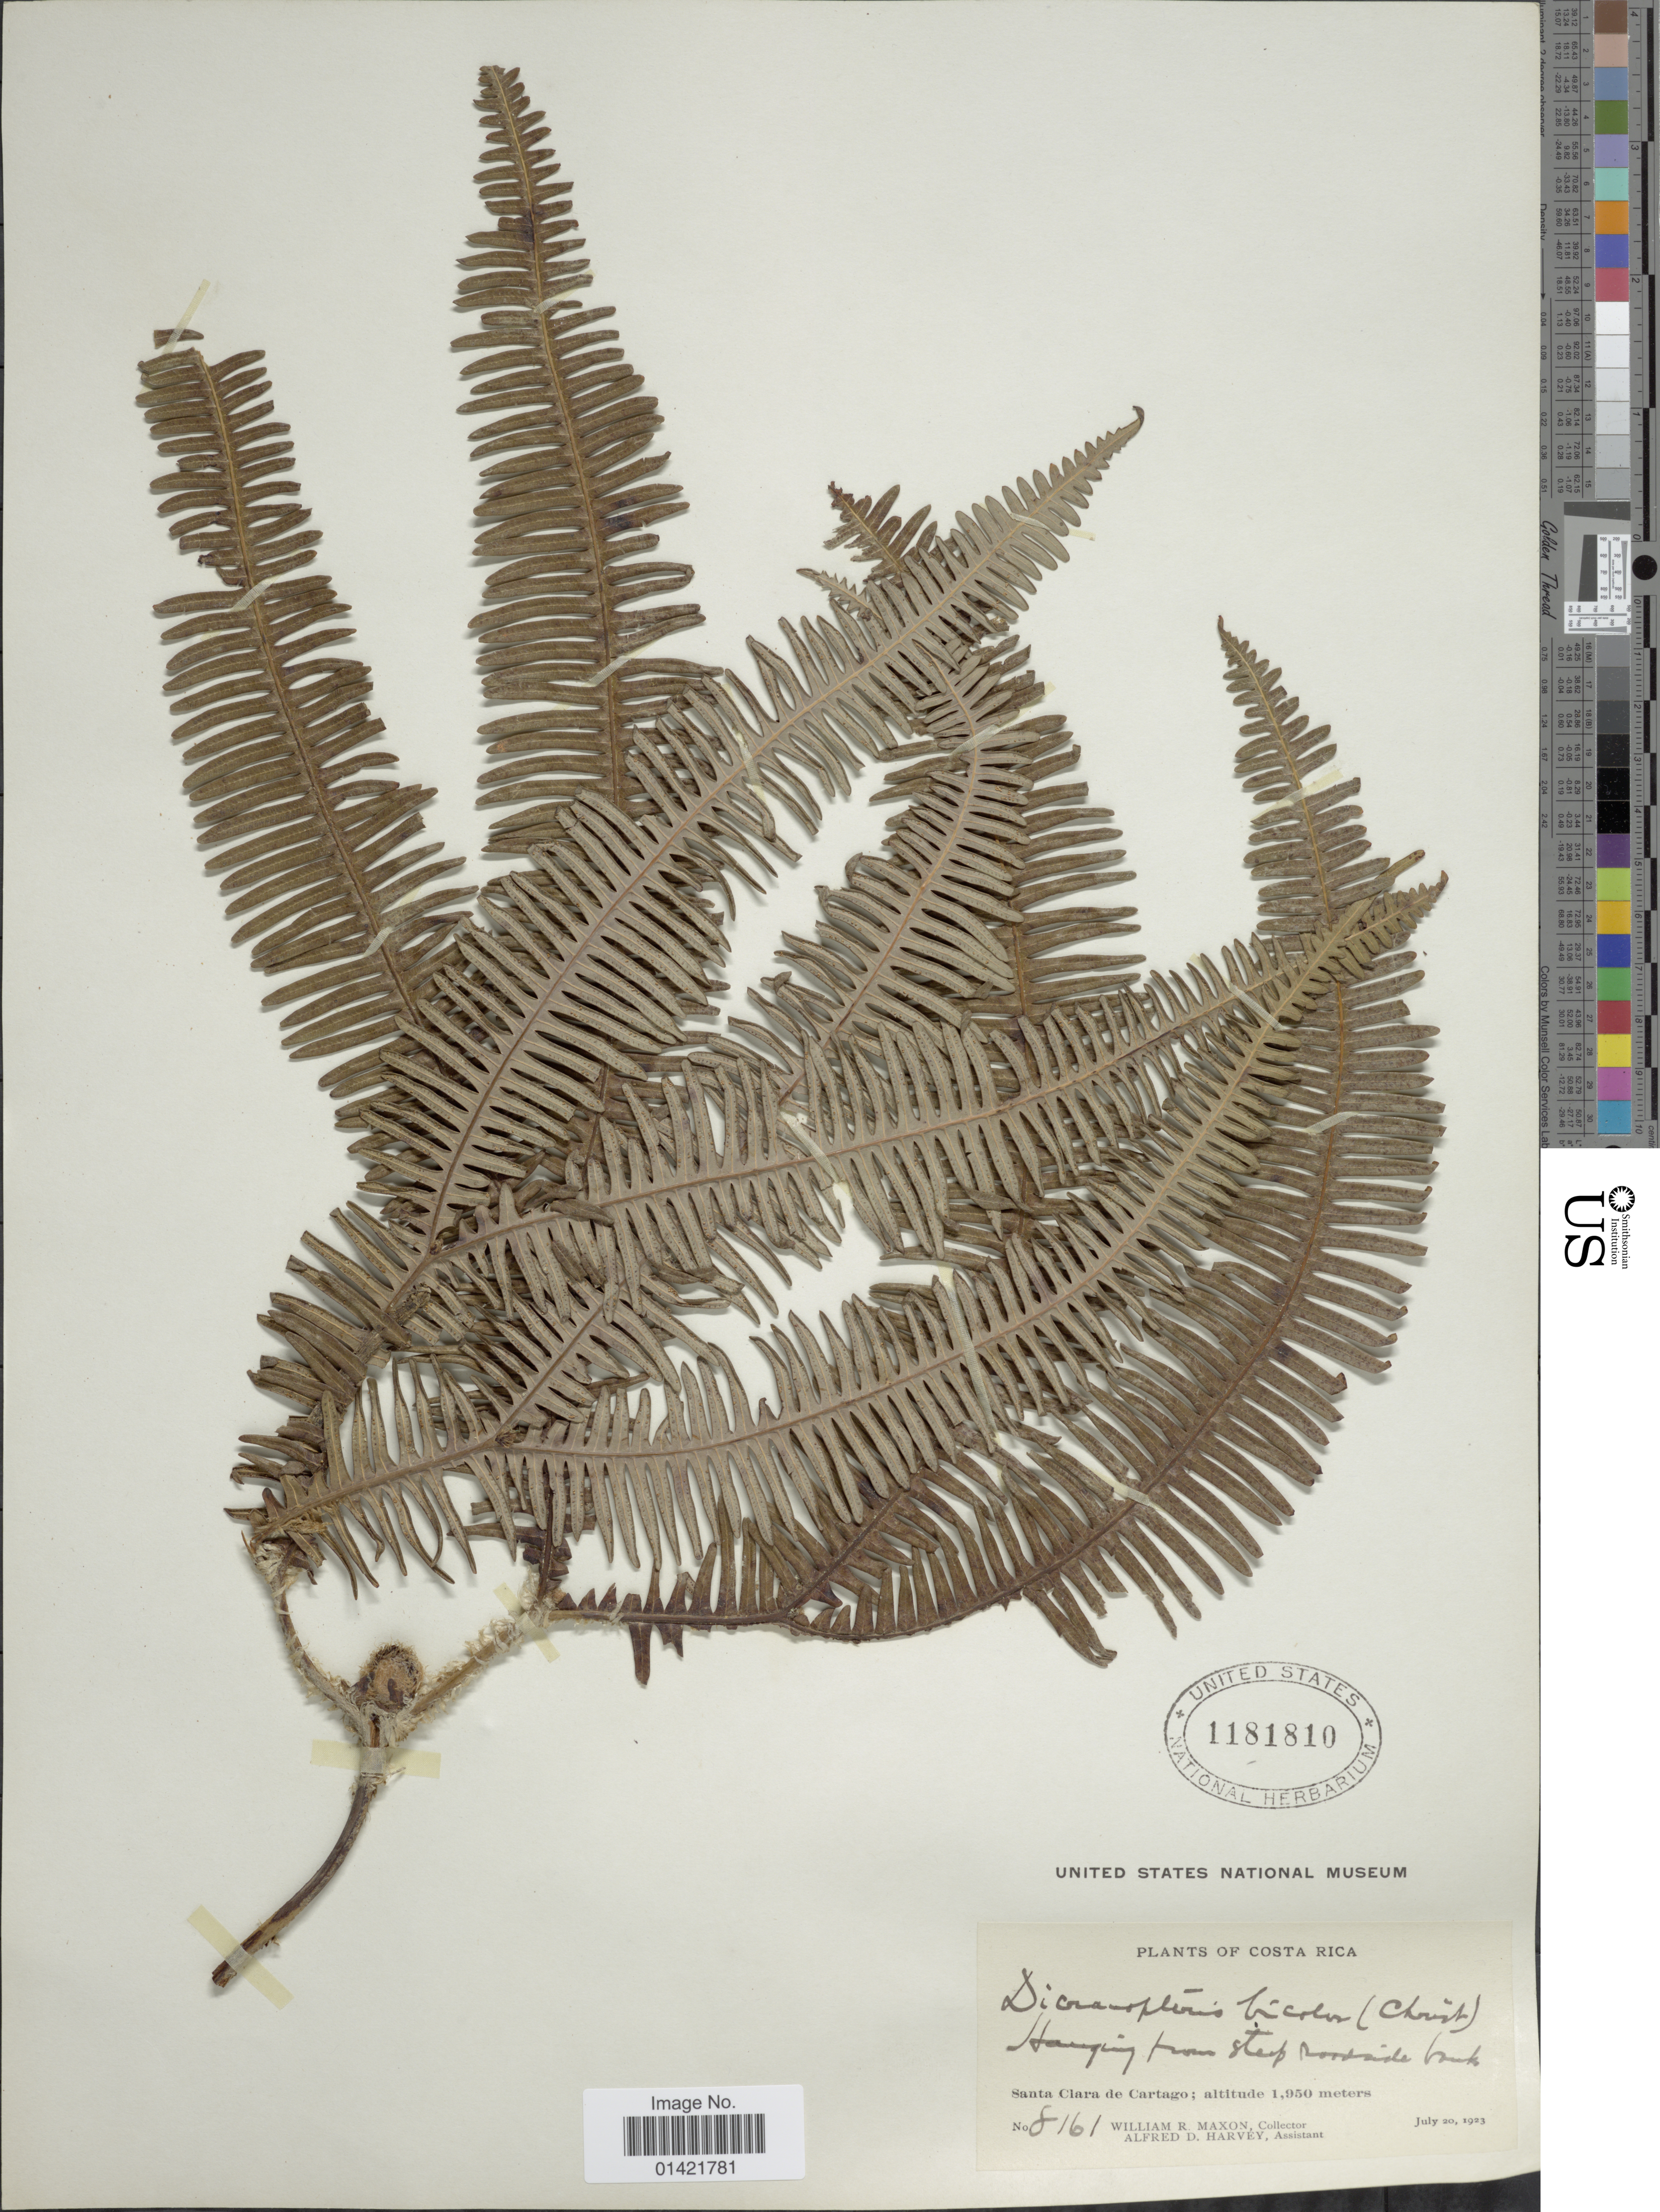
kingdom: Plantae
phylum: Tracheophyta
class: Polypodiopsida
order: Gleicheniales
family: Gleicheniaceae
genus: Sticherus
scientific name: Sticherus pallescens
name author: (Mett.) Vareschi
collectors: W. R. Maxon & A. D. Harvey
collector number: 8161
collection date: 1923-07-20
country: Costa Rica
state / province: Cartago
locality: Santa Clara de Cartago. Hanging from steep roadside bank.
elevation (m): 1950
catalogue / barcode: US 1181810